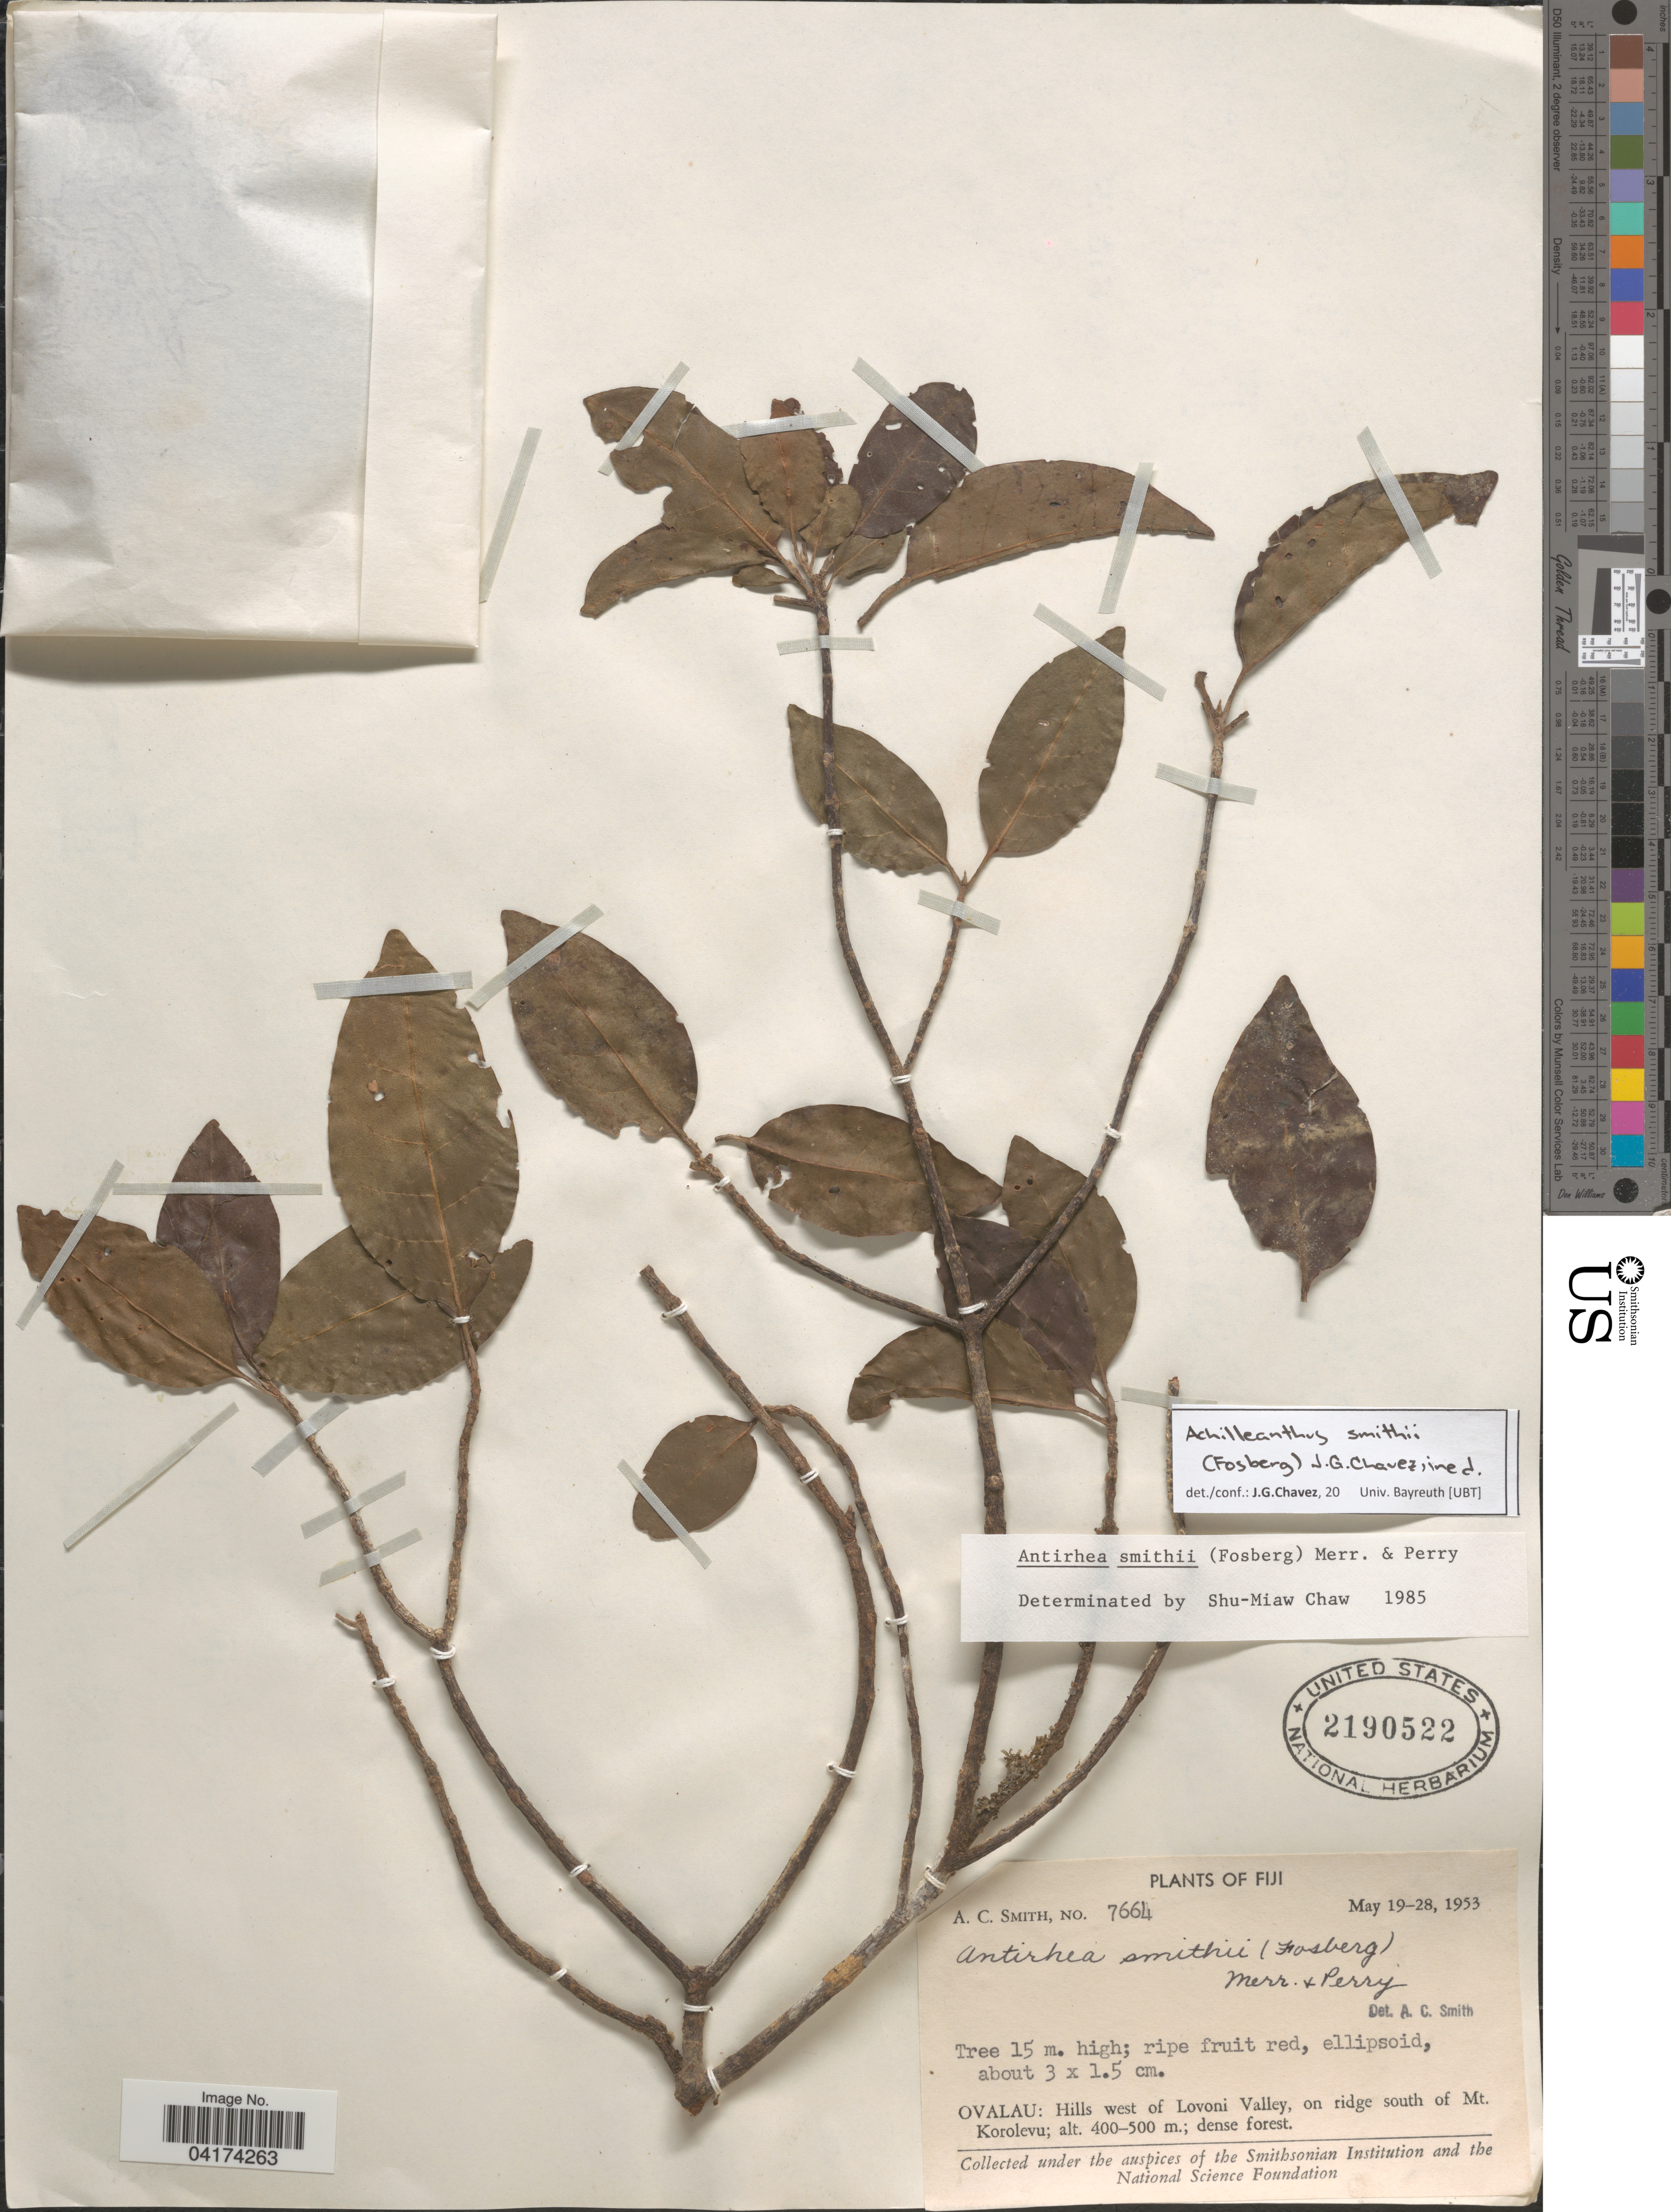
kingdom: Plantae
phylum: Tracheophyta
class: Magnoliopsida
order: Gentianales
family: Rubiaceae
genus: Achilleanthus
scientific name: Achilleanthus smithii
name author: (Fosberg) J.G. Chavez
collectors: A. C. Smith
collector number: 7664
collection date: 1953-05-19/1953-05-28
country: Fiji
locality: Ovalau: Hills west of Lovoni Valley, on ridge south of Mt. Korolevu.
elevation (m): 400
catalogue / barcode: US 2190522